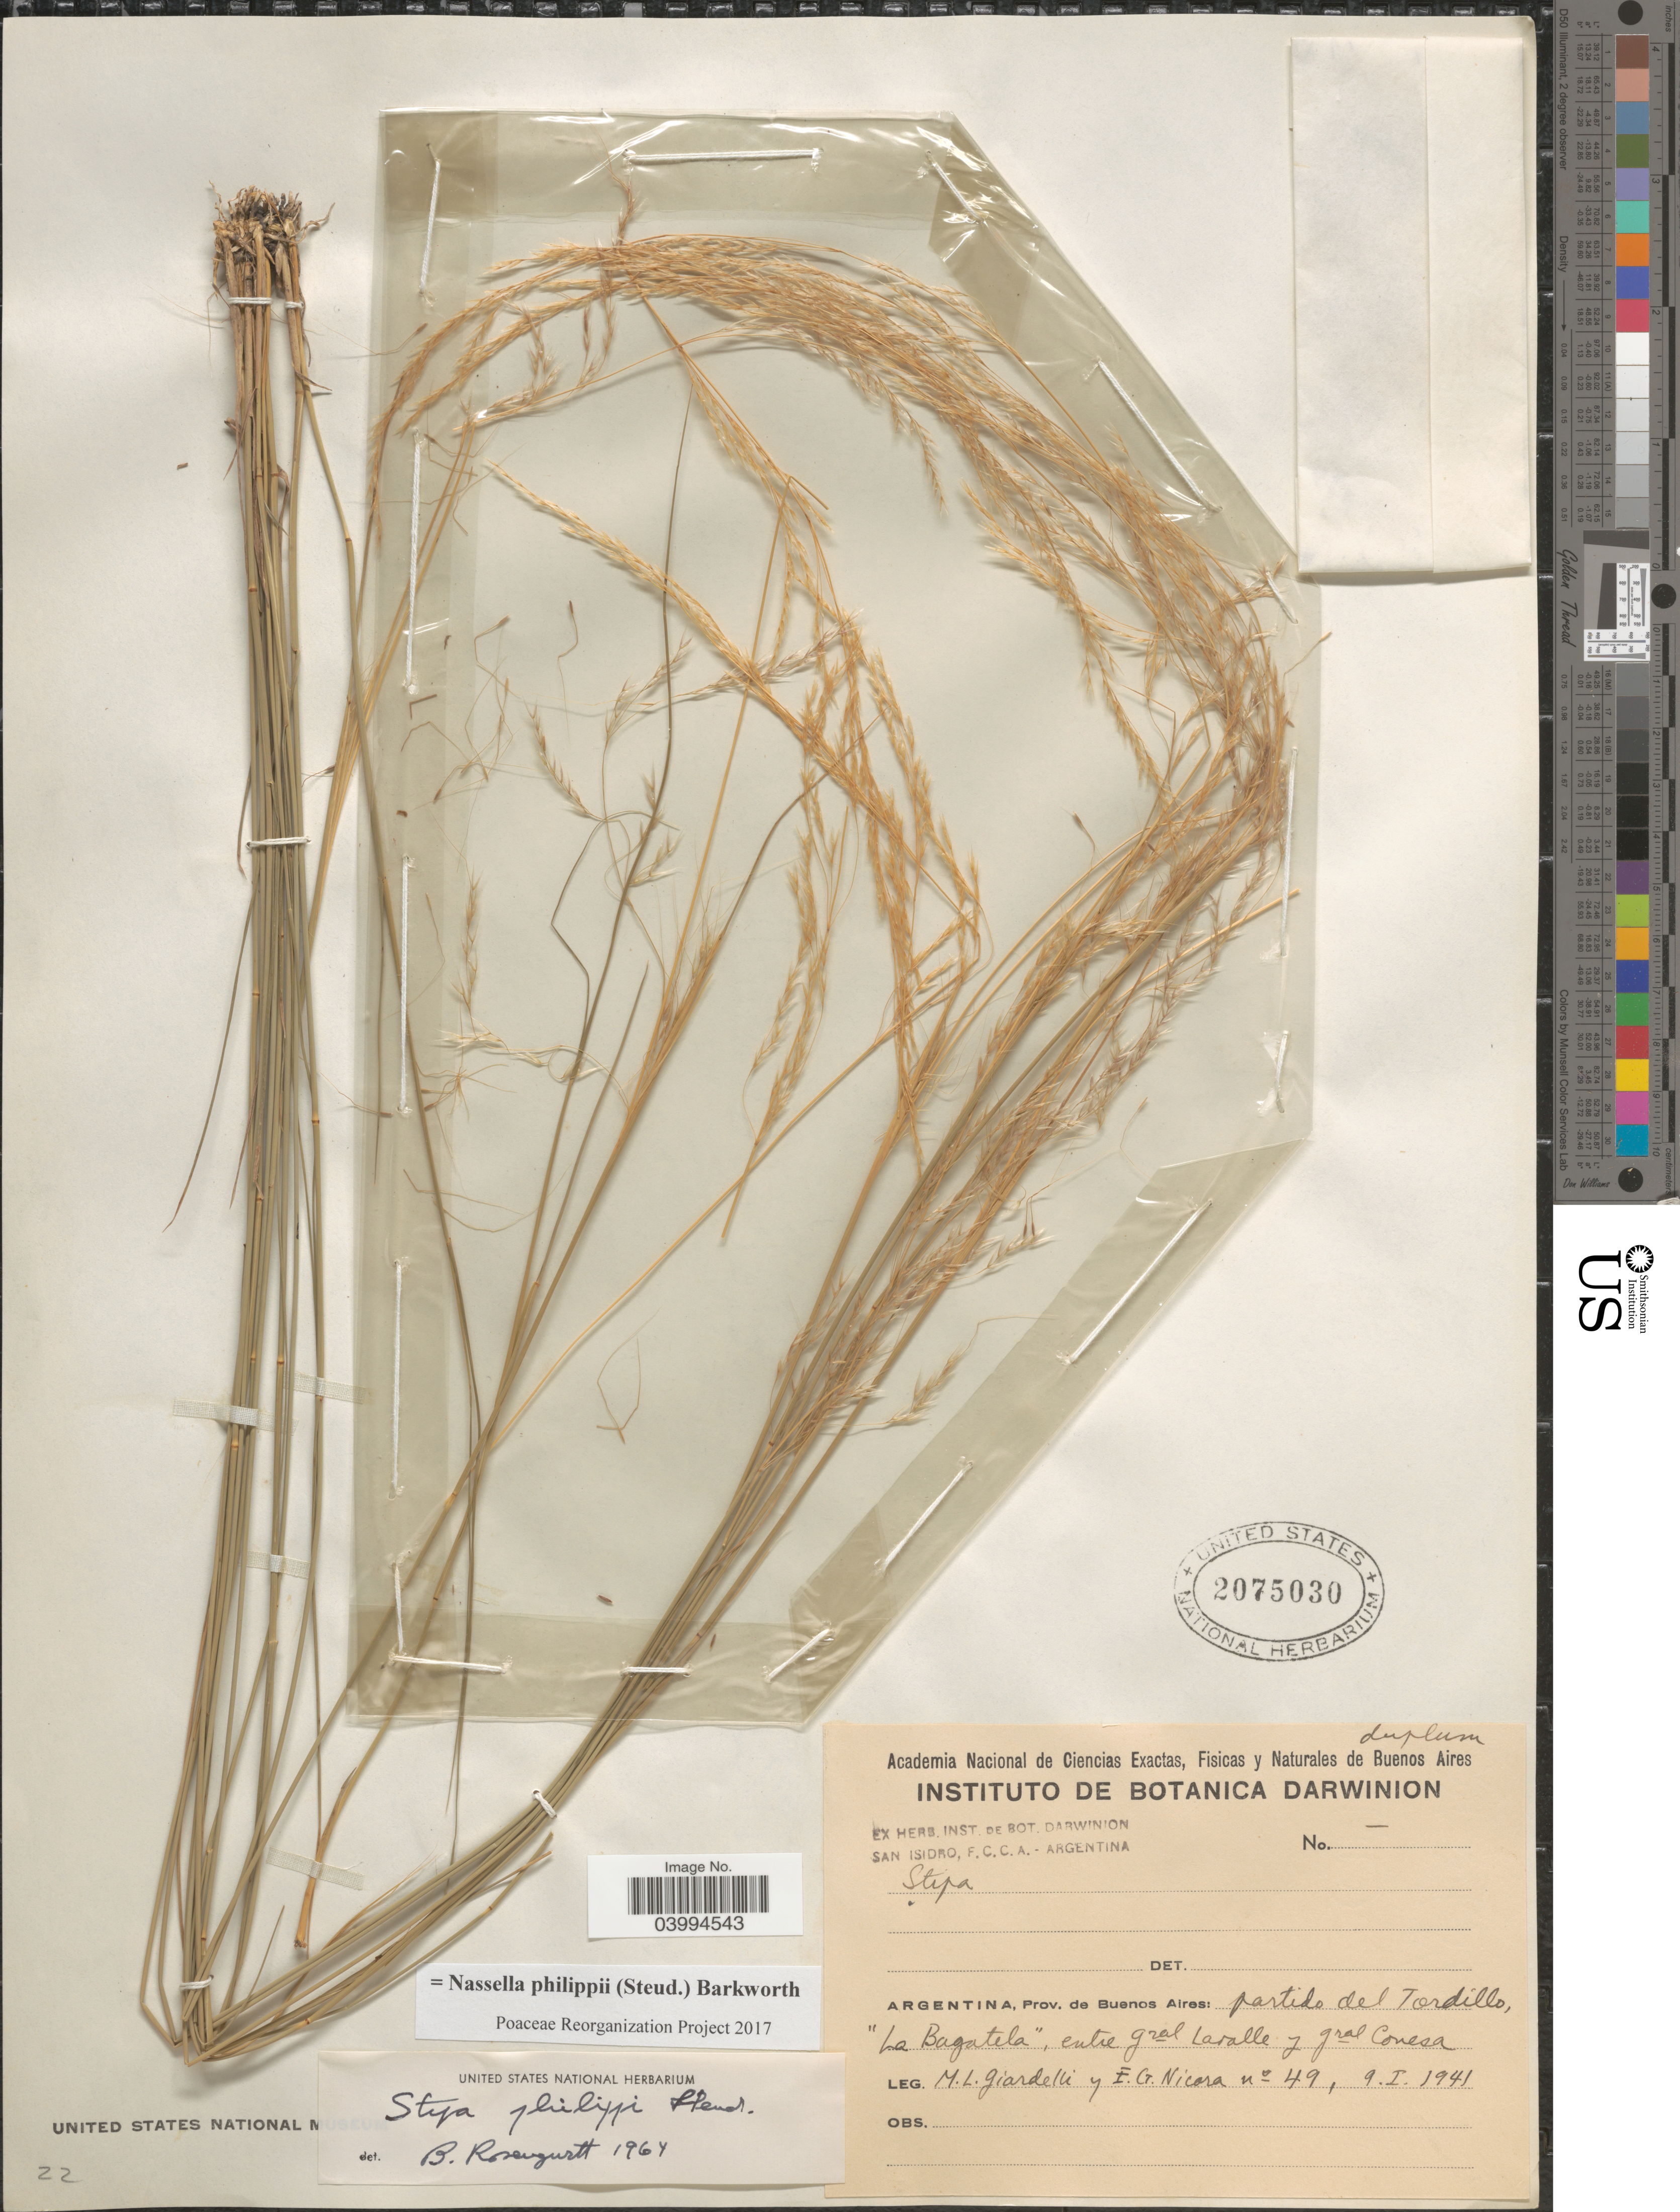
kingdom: Plantae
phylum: Tracheophyta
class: Liliopsida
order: Poales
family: Poaceae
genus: Nassella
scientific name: Nassella philippii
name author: (Steud.) Barkworth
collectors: M. Giardelli & E. G. Nicora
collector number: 49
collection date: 1941-01-09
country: Argentina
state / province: Buenos Aires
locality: Partido del Tordillo, "La Bagatela", entre gral Lavalle J gral Conesa.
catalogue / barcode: US 2075030